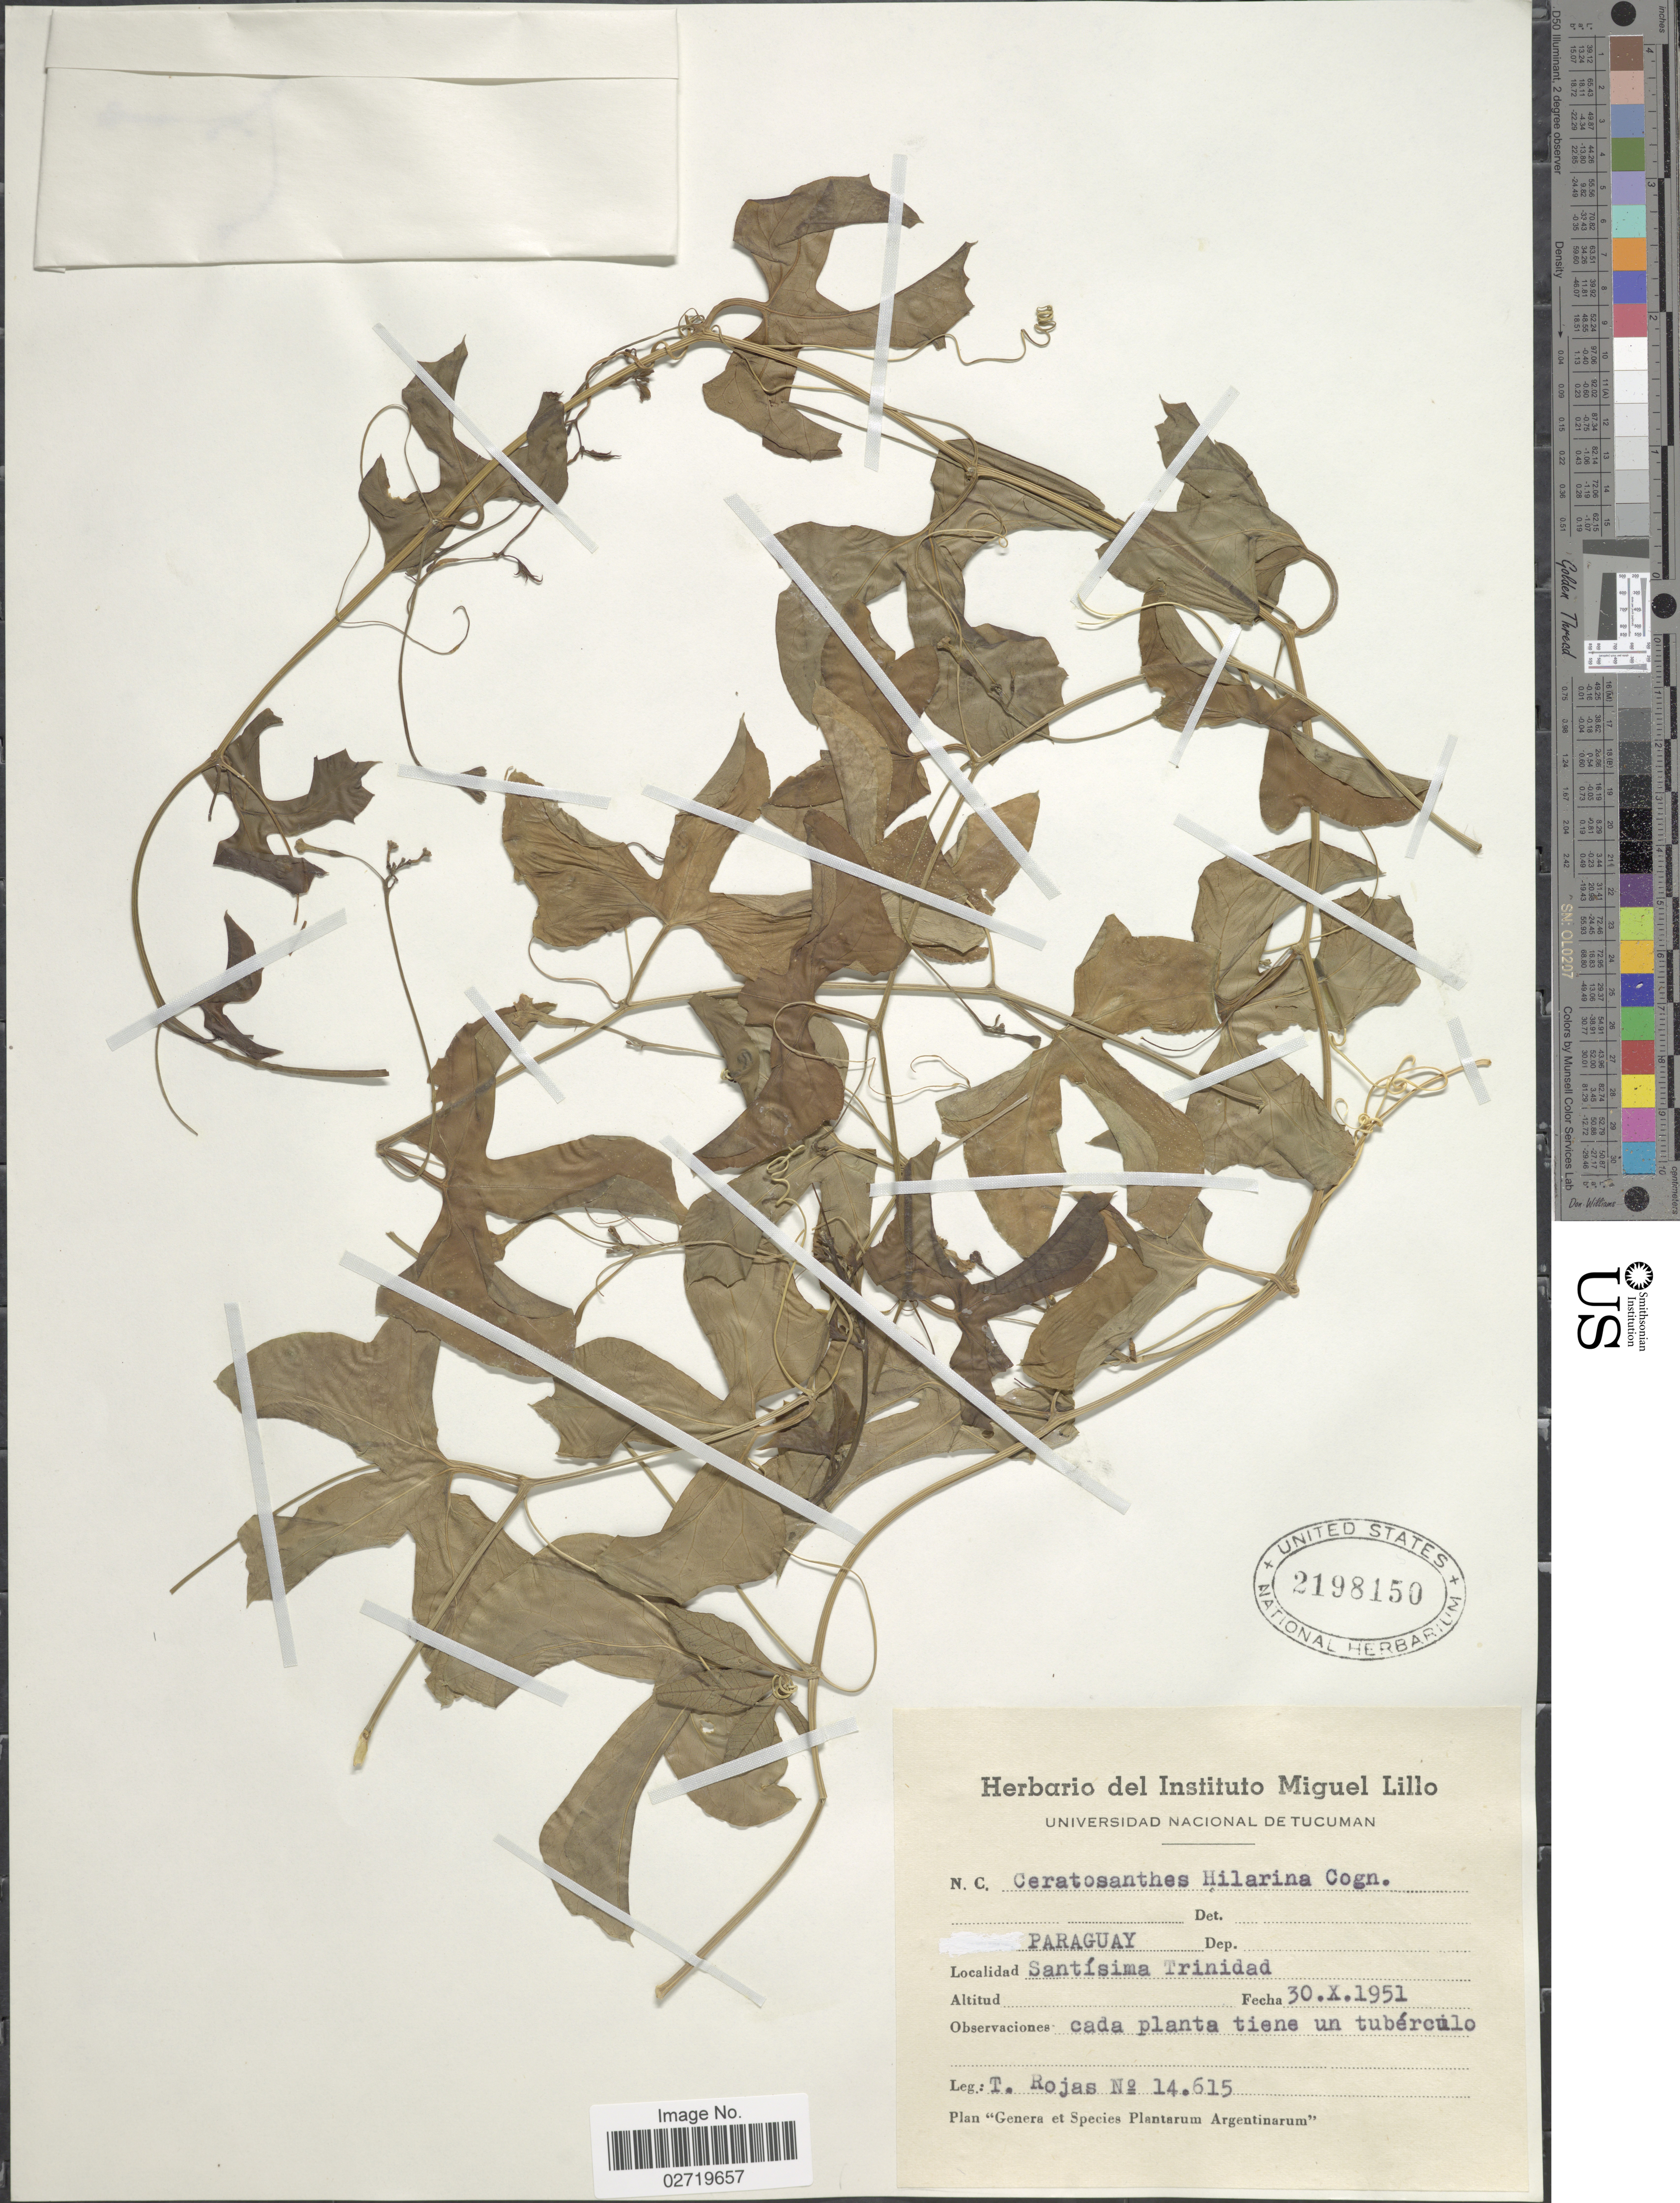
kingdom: Plantae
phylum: Tracheophyta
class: Magnoliopsida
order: Cucurbitales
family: Cucurbitaceae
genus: Ceratosanthes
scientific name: Ceratosanthes hilariana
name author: Cogn.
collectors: T. Rojas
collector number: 14615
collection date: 1951-10-30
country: Paraguay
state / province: Itapua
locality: Santísima Trinidad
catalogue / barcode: US 2198150